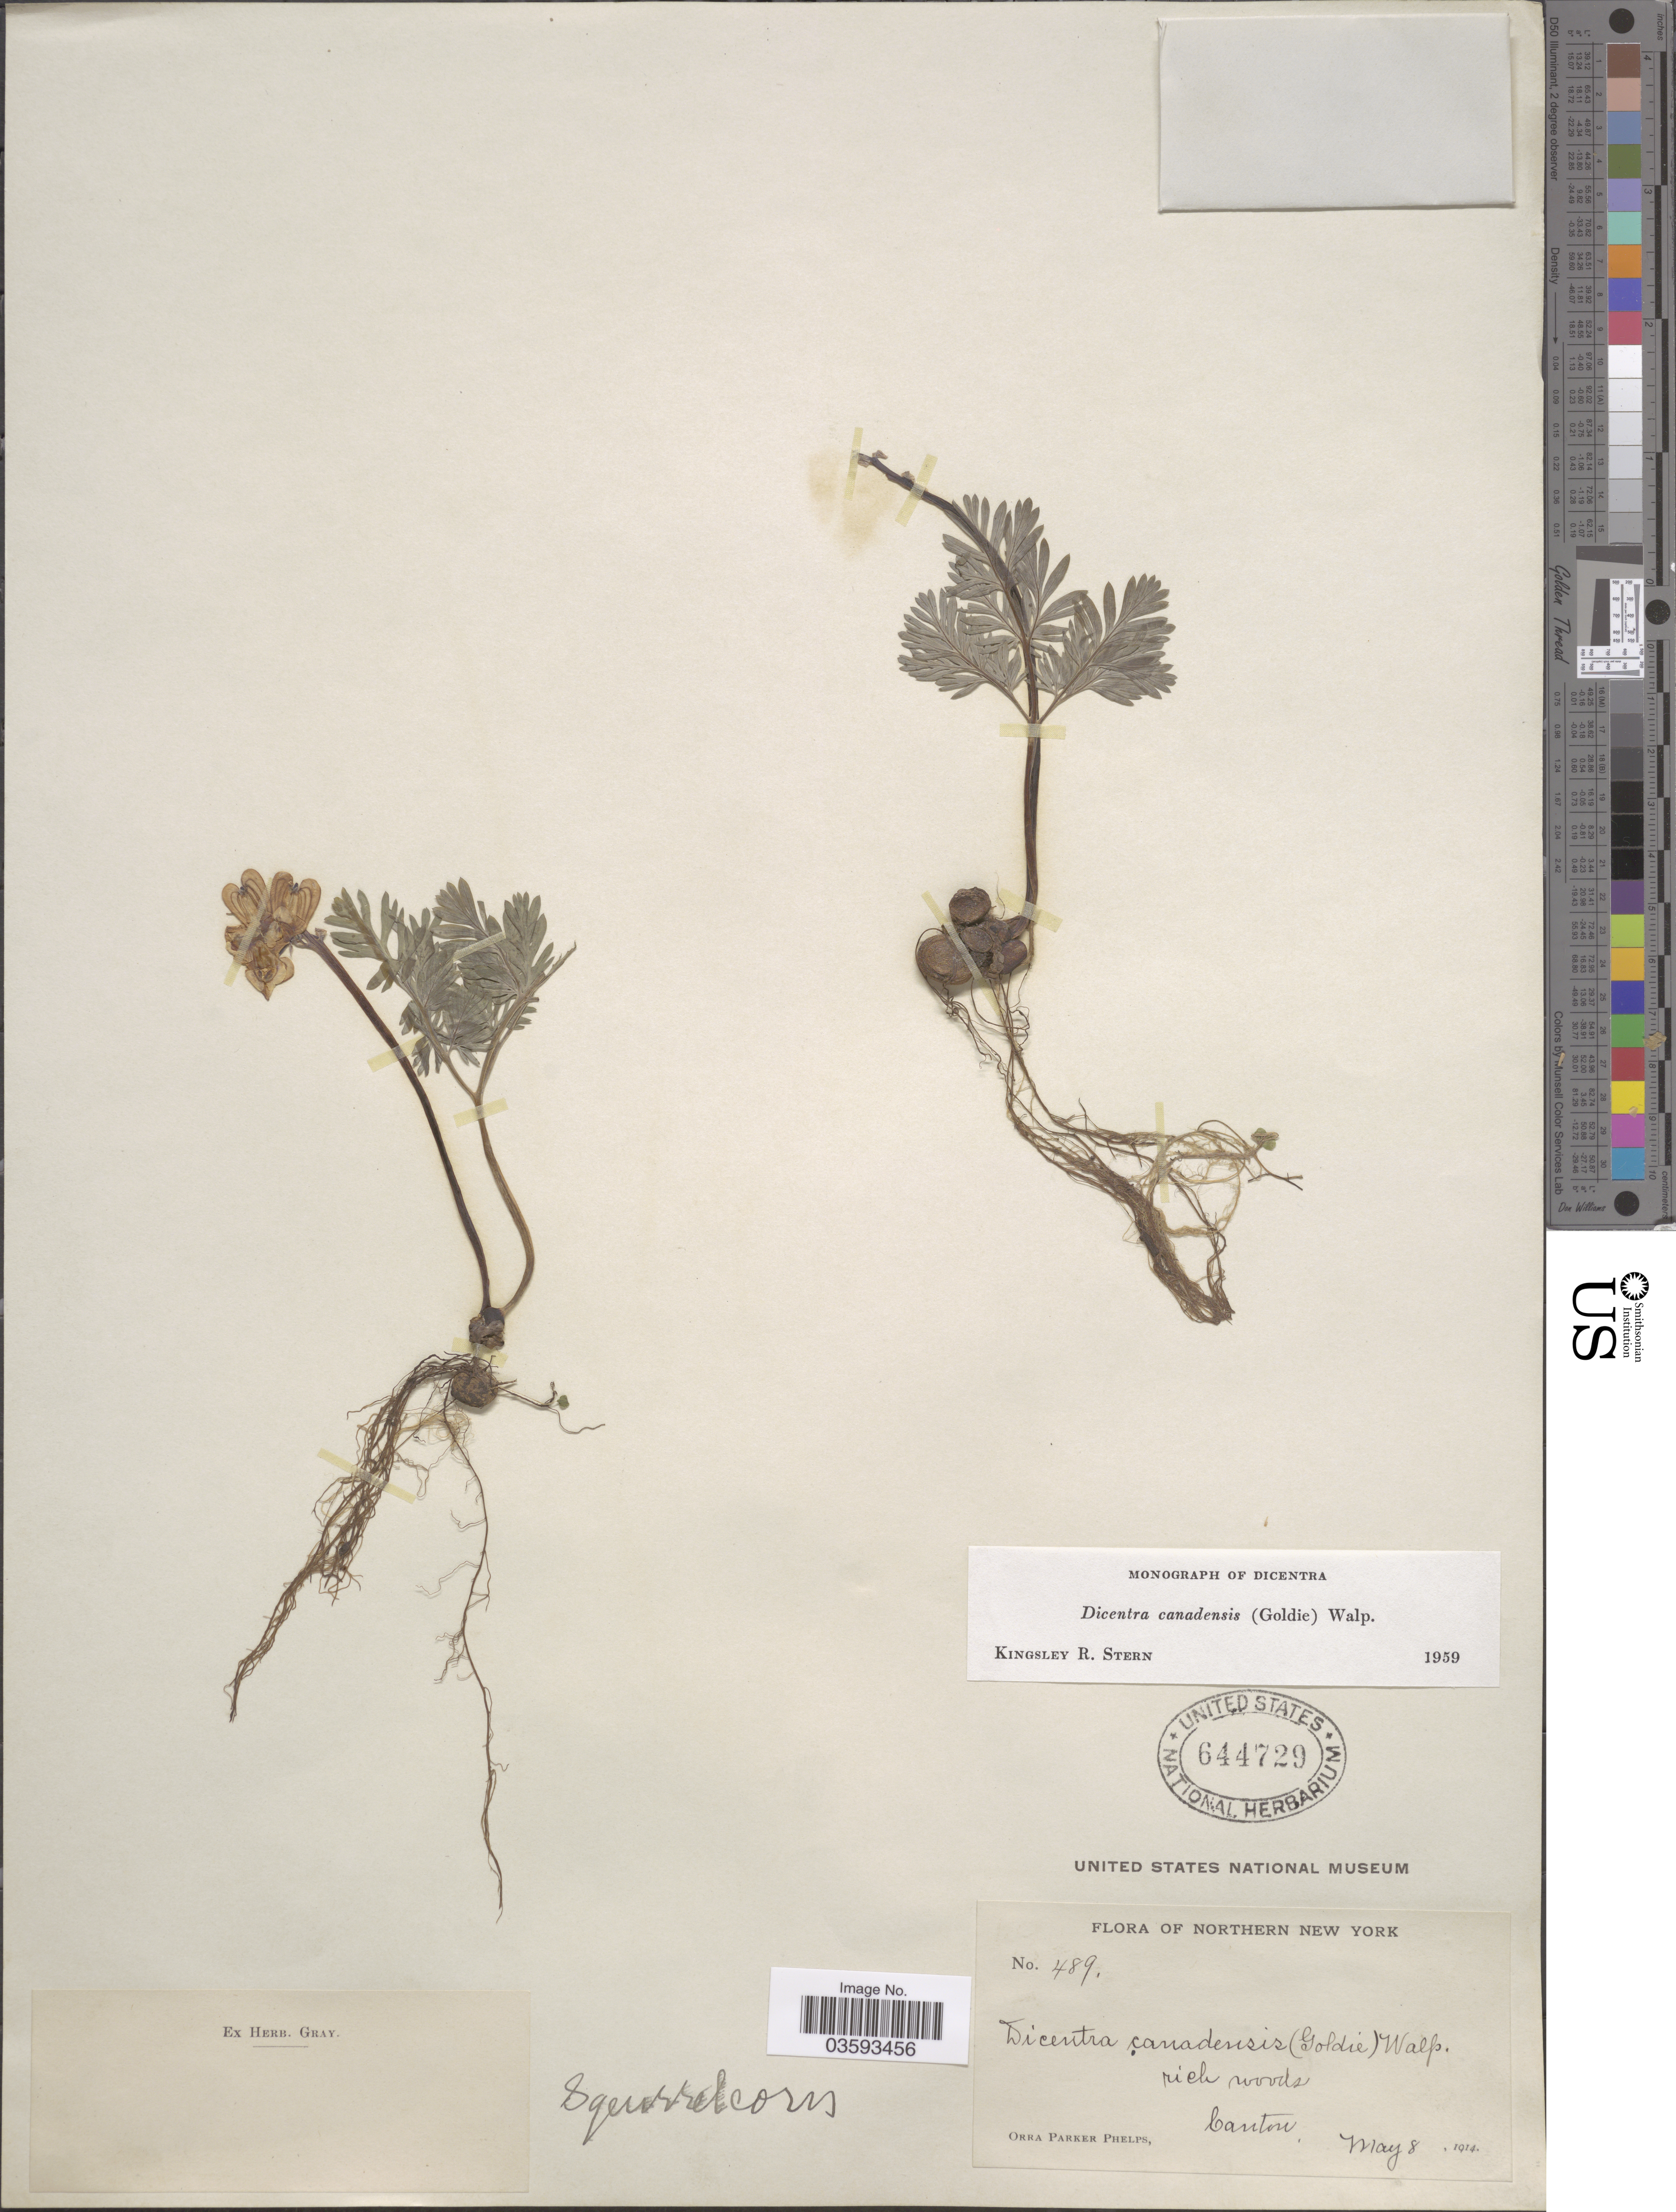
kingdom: Plantae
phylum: Tracheophyta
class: Magnoliopsida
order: Ranunculales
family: Papaveraceae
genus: Dicentra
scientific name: Dicentra canadensis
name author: (Goldie) Walp.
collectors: O. P. Phelps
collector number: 489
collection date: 1914-05-08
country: United States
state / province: New York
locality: Northern New York. Canton.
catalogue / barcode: US 644729